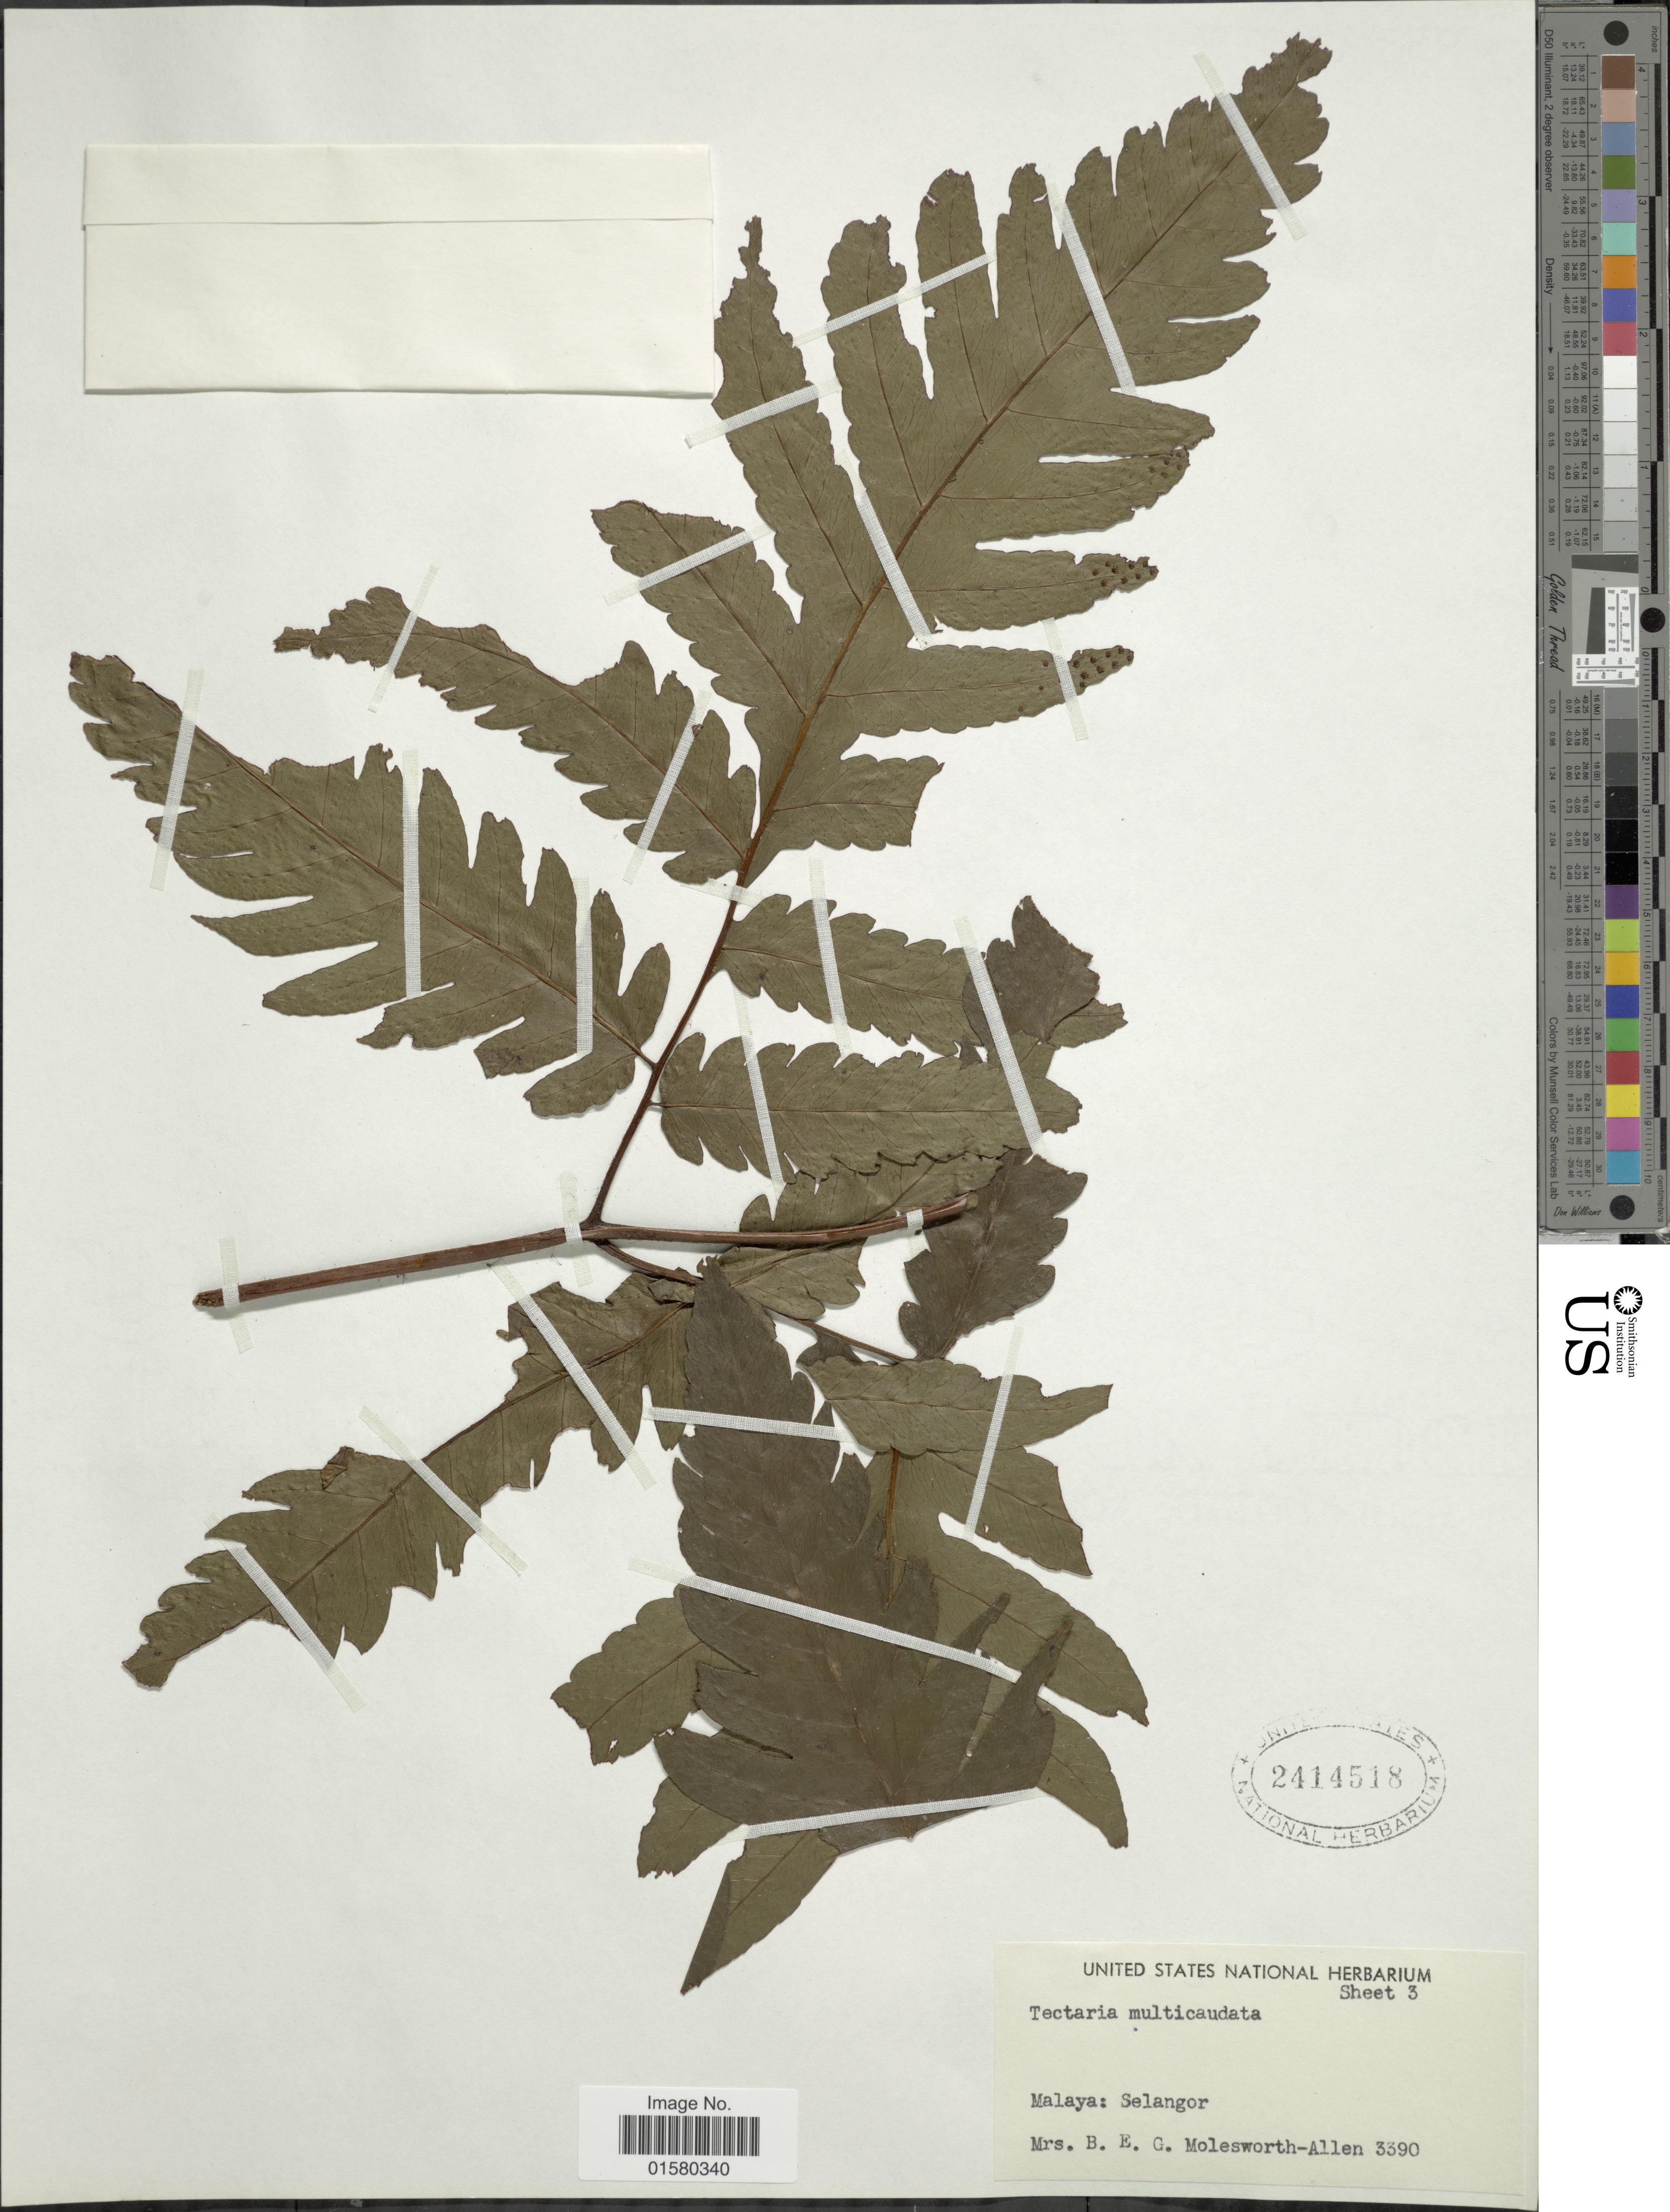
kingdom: Plantae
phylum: Tracheophyta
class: Polypodiopsida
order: Polypodiales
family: Tectariaceae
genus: Tectaria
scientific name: Tectaria multicaudata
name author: (Wall. ex Bedd.) Ching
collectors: Mrs. B. E. G. Molesworth-Allen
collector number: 3390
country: Malaysia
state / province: Selangor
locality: Malaya: Selangor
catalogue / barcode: US 2414518